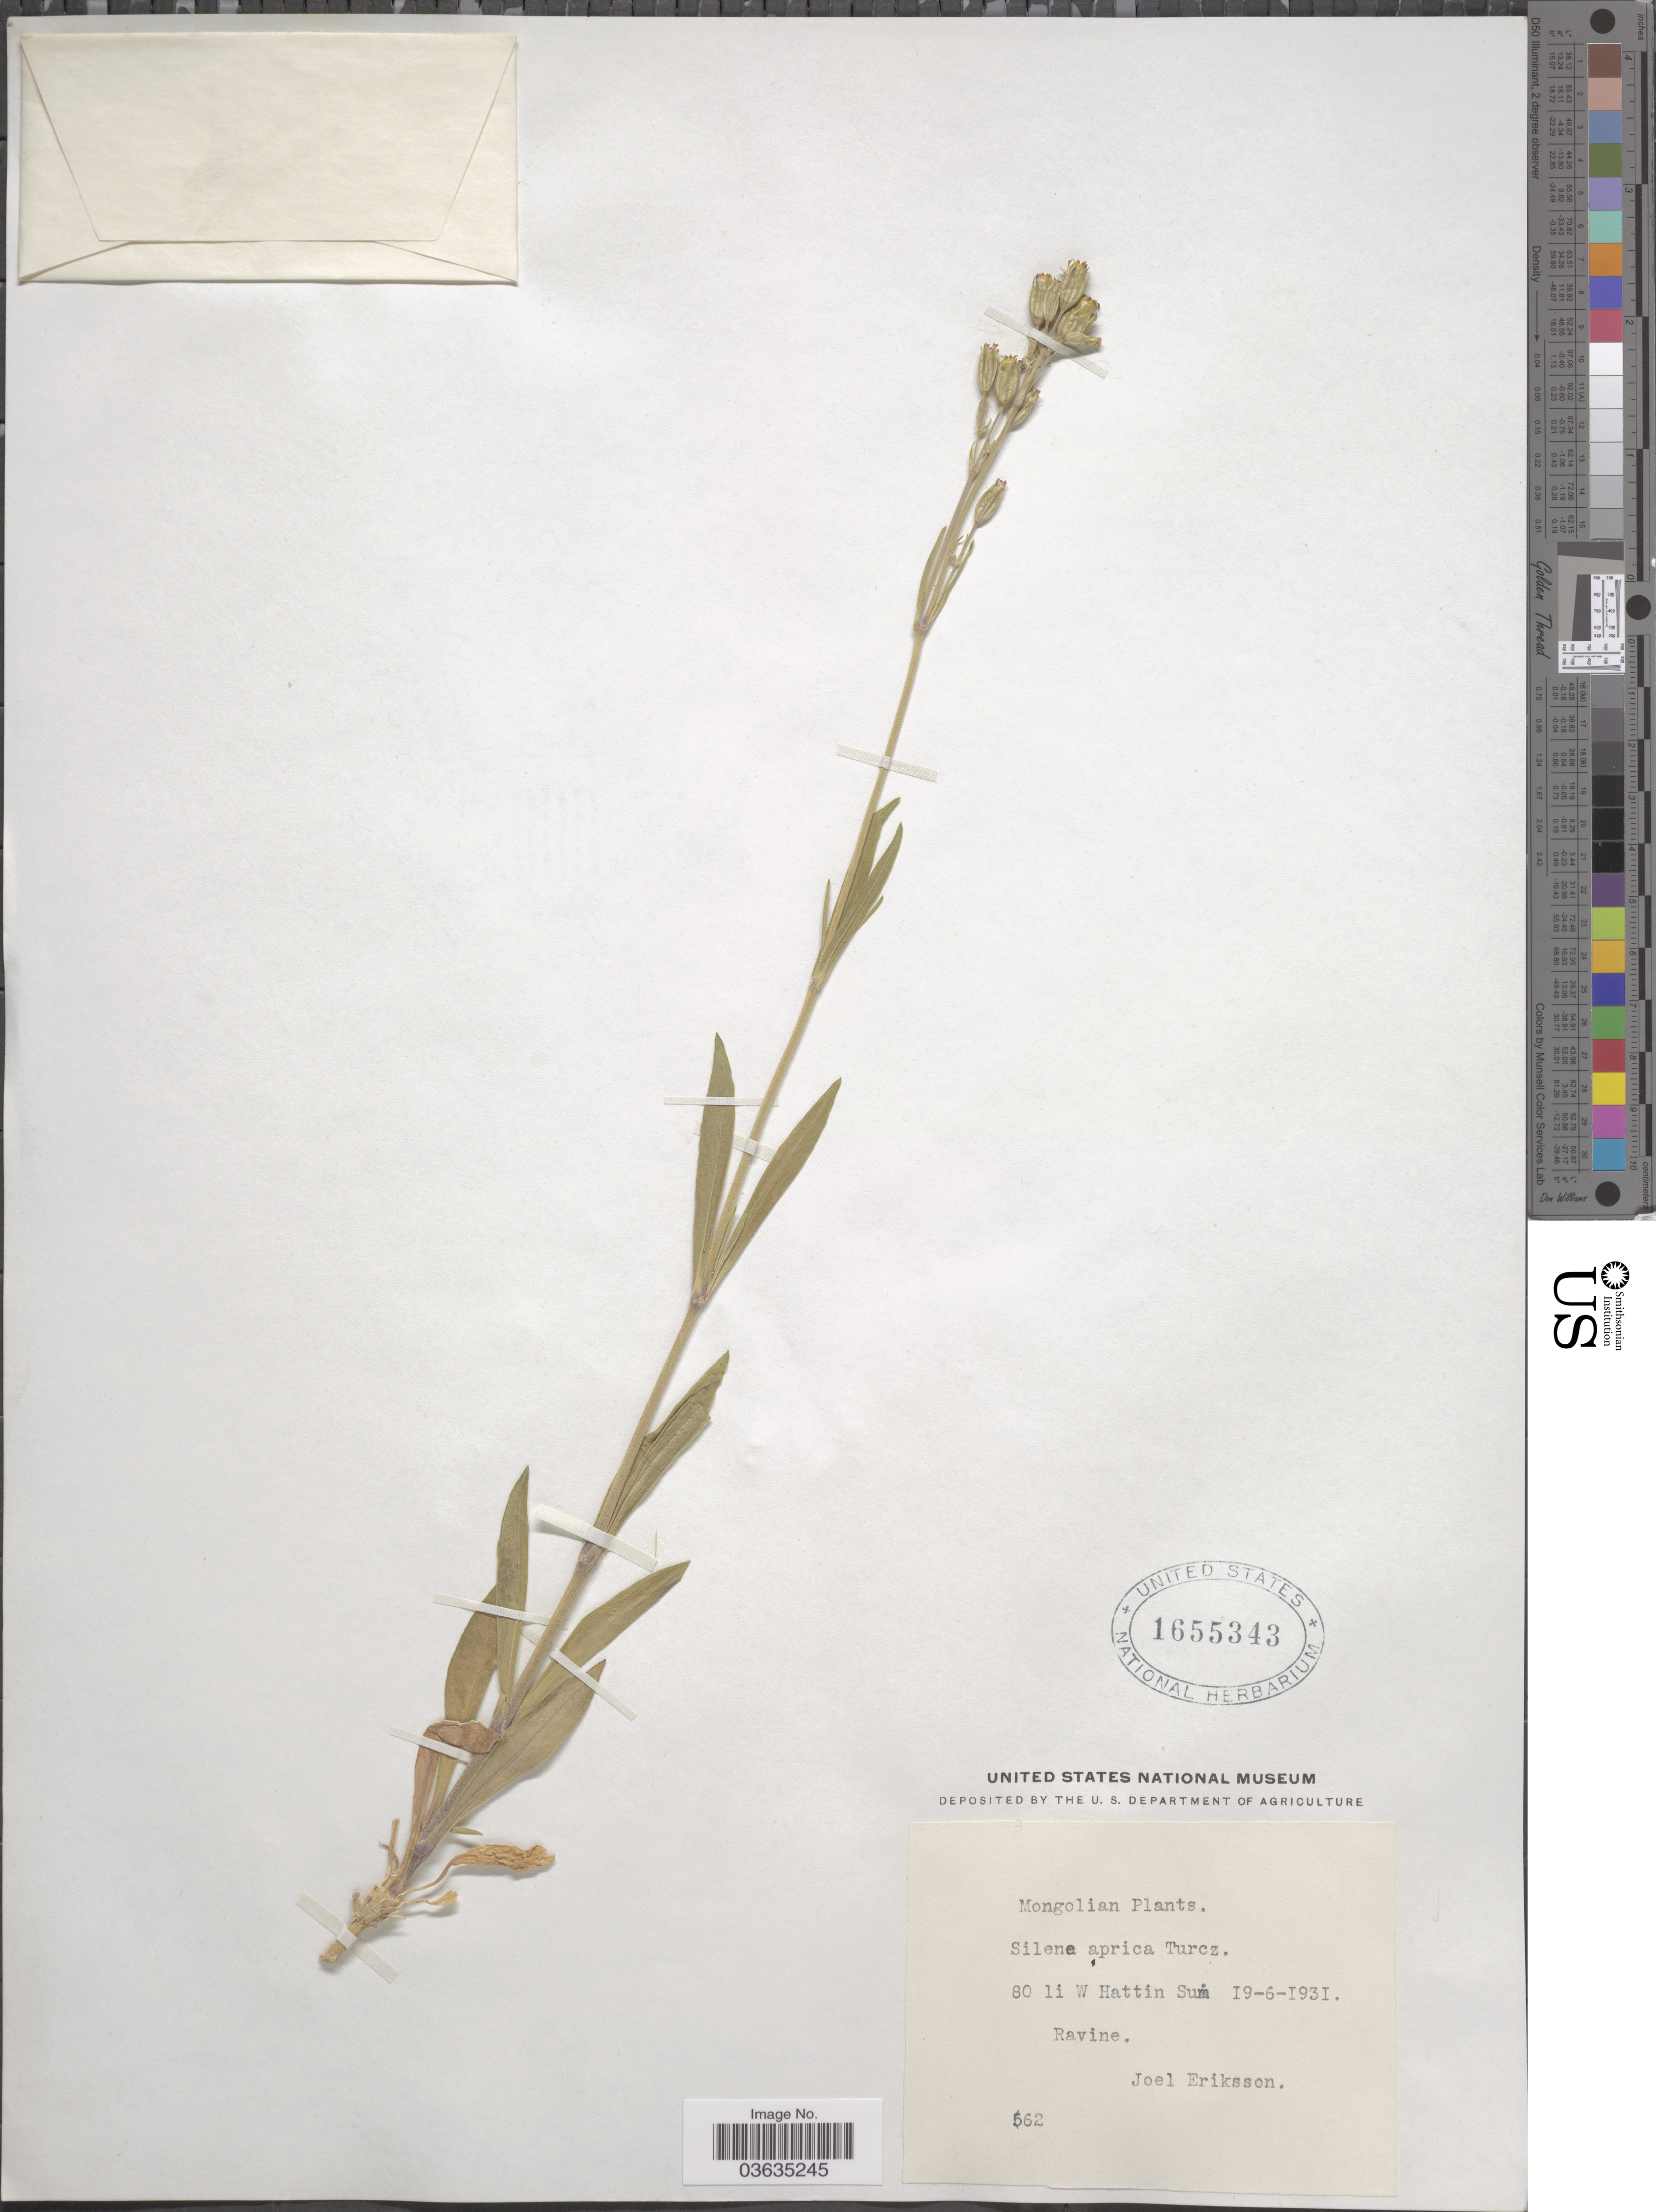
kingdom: Plantae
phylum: Tracheophyta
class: Magnoliopsida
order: Caryophyllales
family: Caryophyllaceae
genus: Silene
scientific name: Silene aprica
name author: Turcz. ex Fisch. & C.A. Mey.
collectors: J. Eriksson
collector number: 562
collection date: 1931-06-19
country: Mongolia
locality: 80 li W Hattin Sui [interpreted].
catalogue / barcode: US 1655343